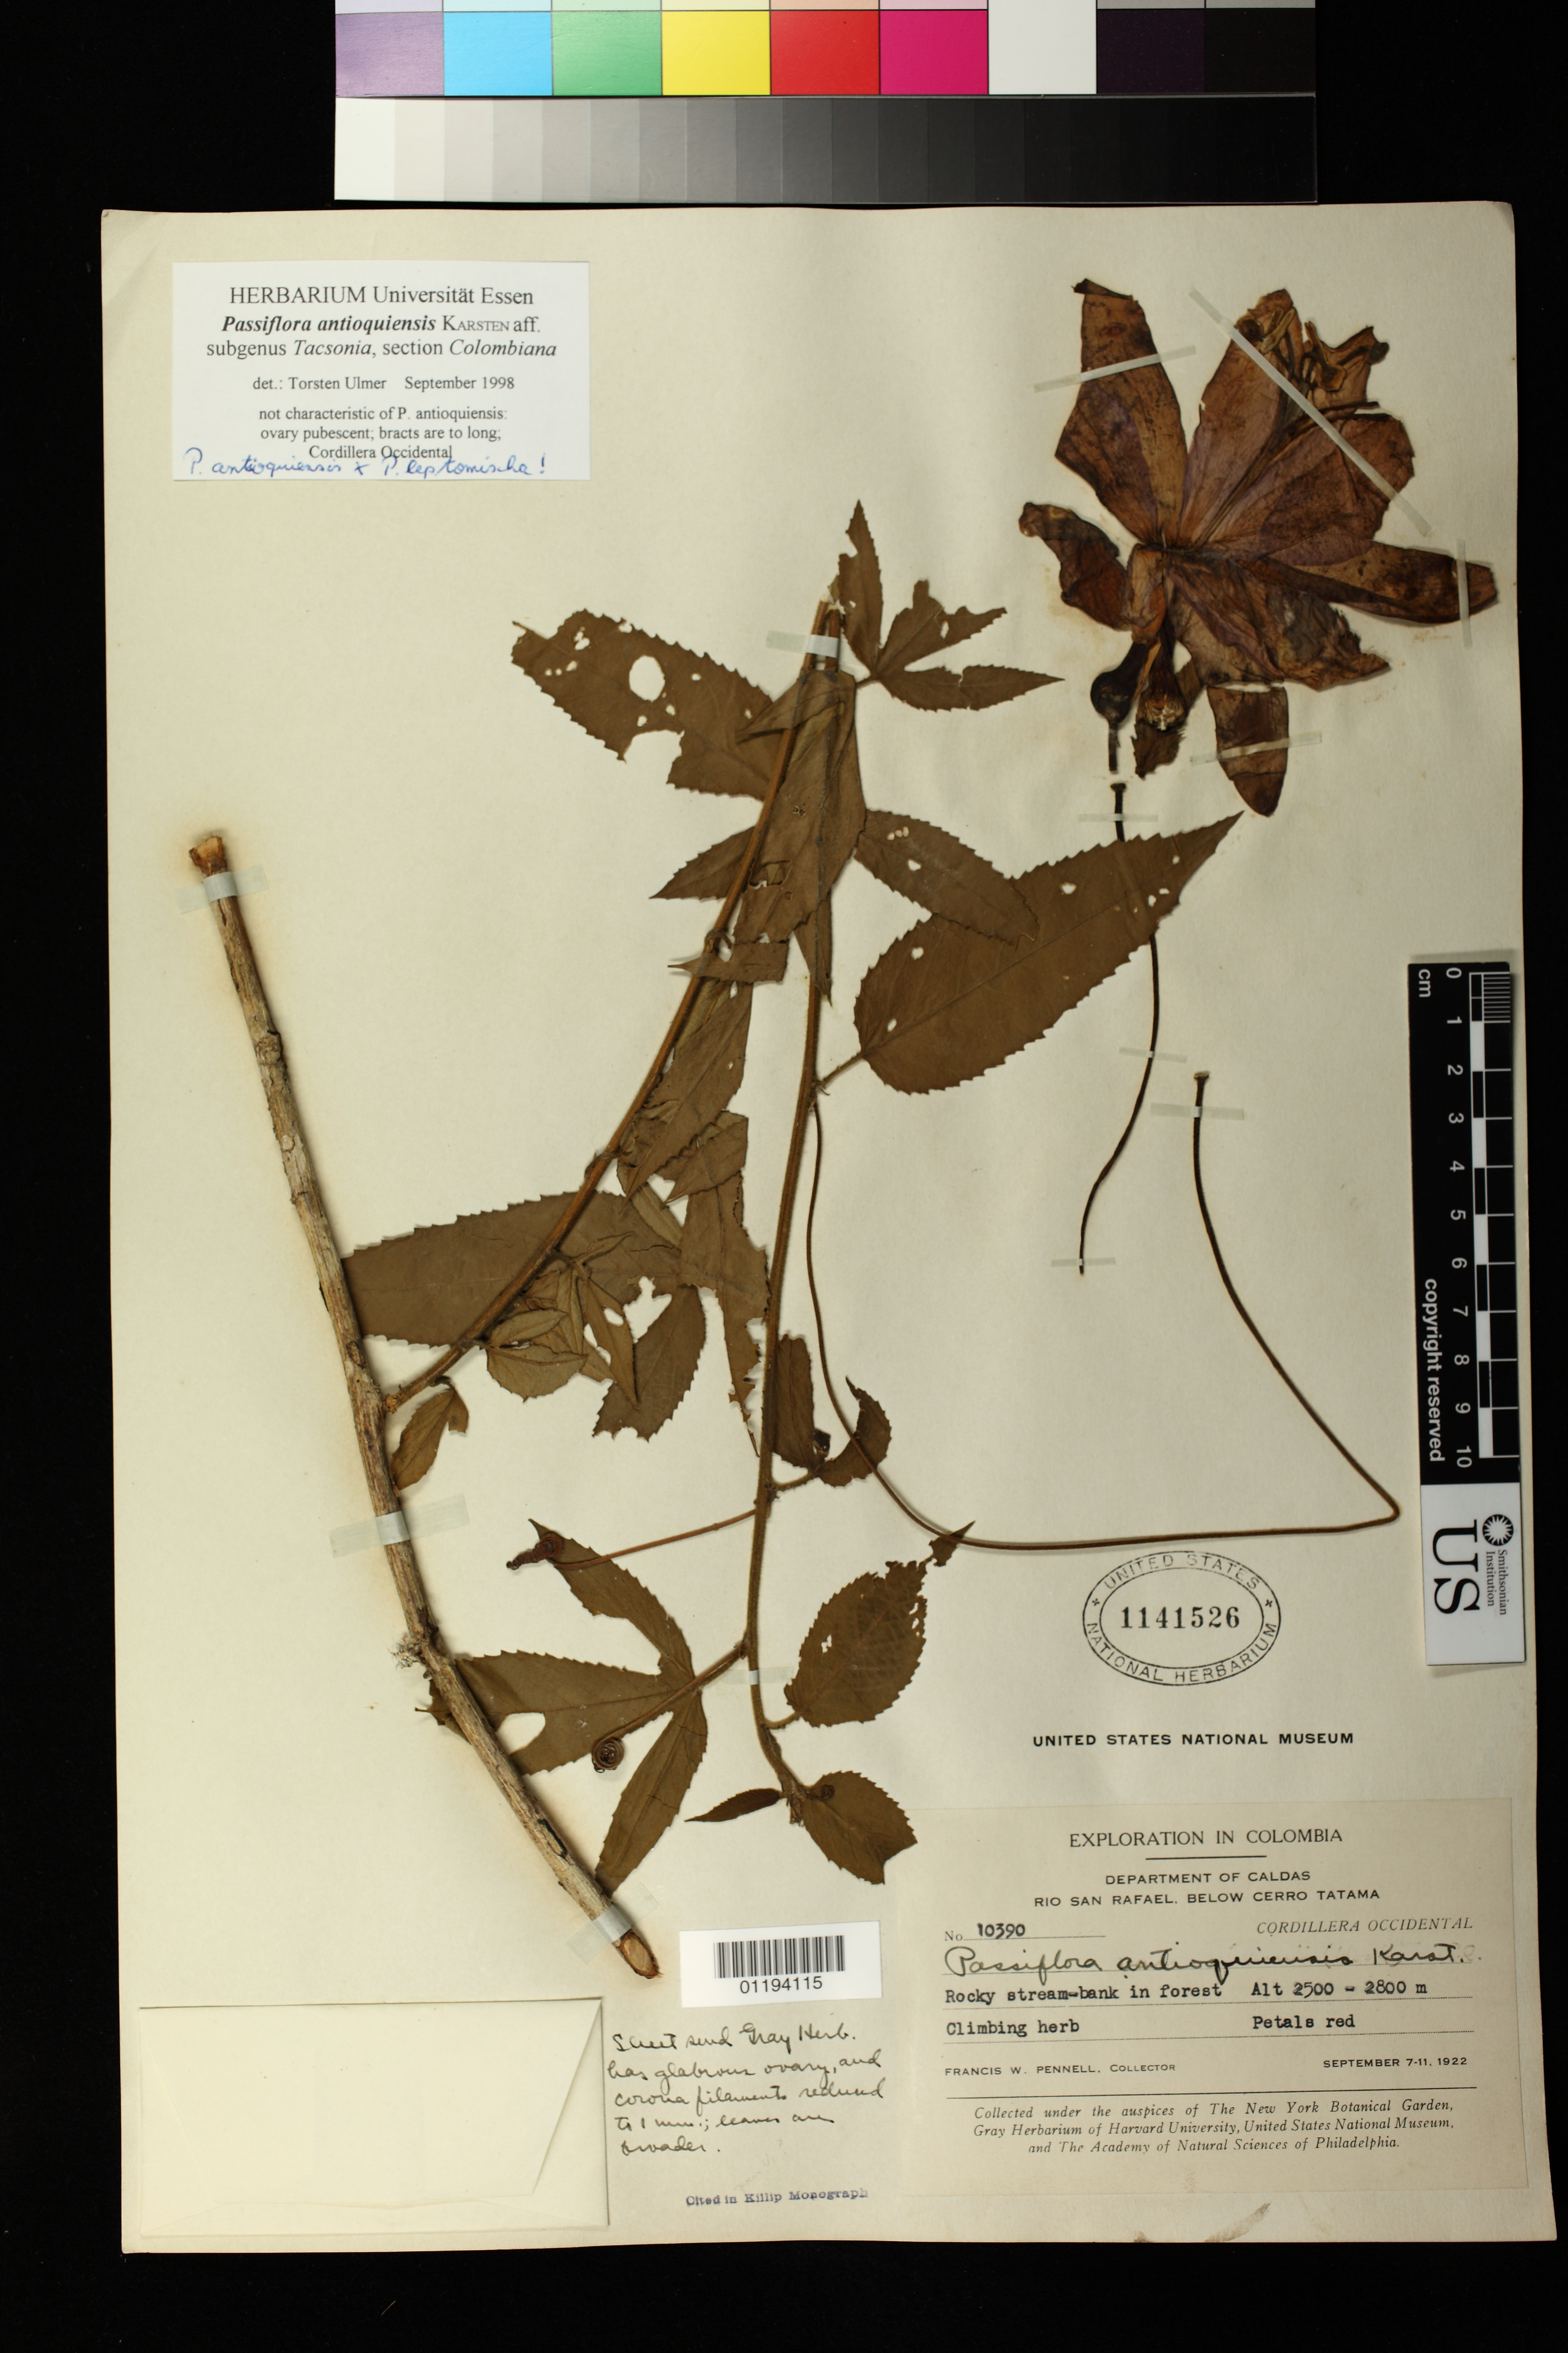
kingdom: Plantae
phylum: Tracheophyta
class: Magnoliopsida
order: Malpighiales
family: Passifloraceae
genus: Passiflora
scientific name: Passiflora antioquiensis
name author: H. Karst.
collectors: F. W. Pennell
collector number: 10390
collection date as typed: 1922-09-07 1922-09-11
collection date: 1922-09-07/1922-09-11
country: Colombia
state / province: Caldas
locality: Rio San Rafael, Below Cerro Tatama Cordillera Occidental. Rocky stream-bank in forest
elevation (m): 2500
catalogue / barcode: US 1141526